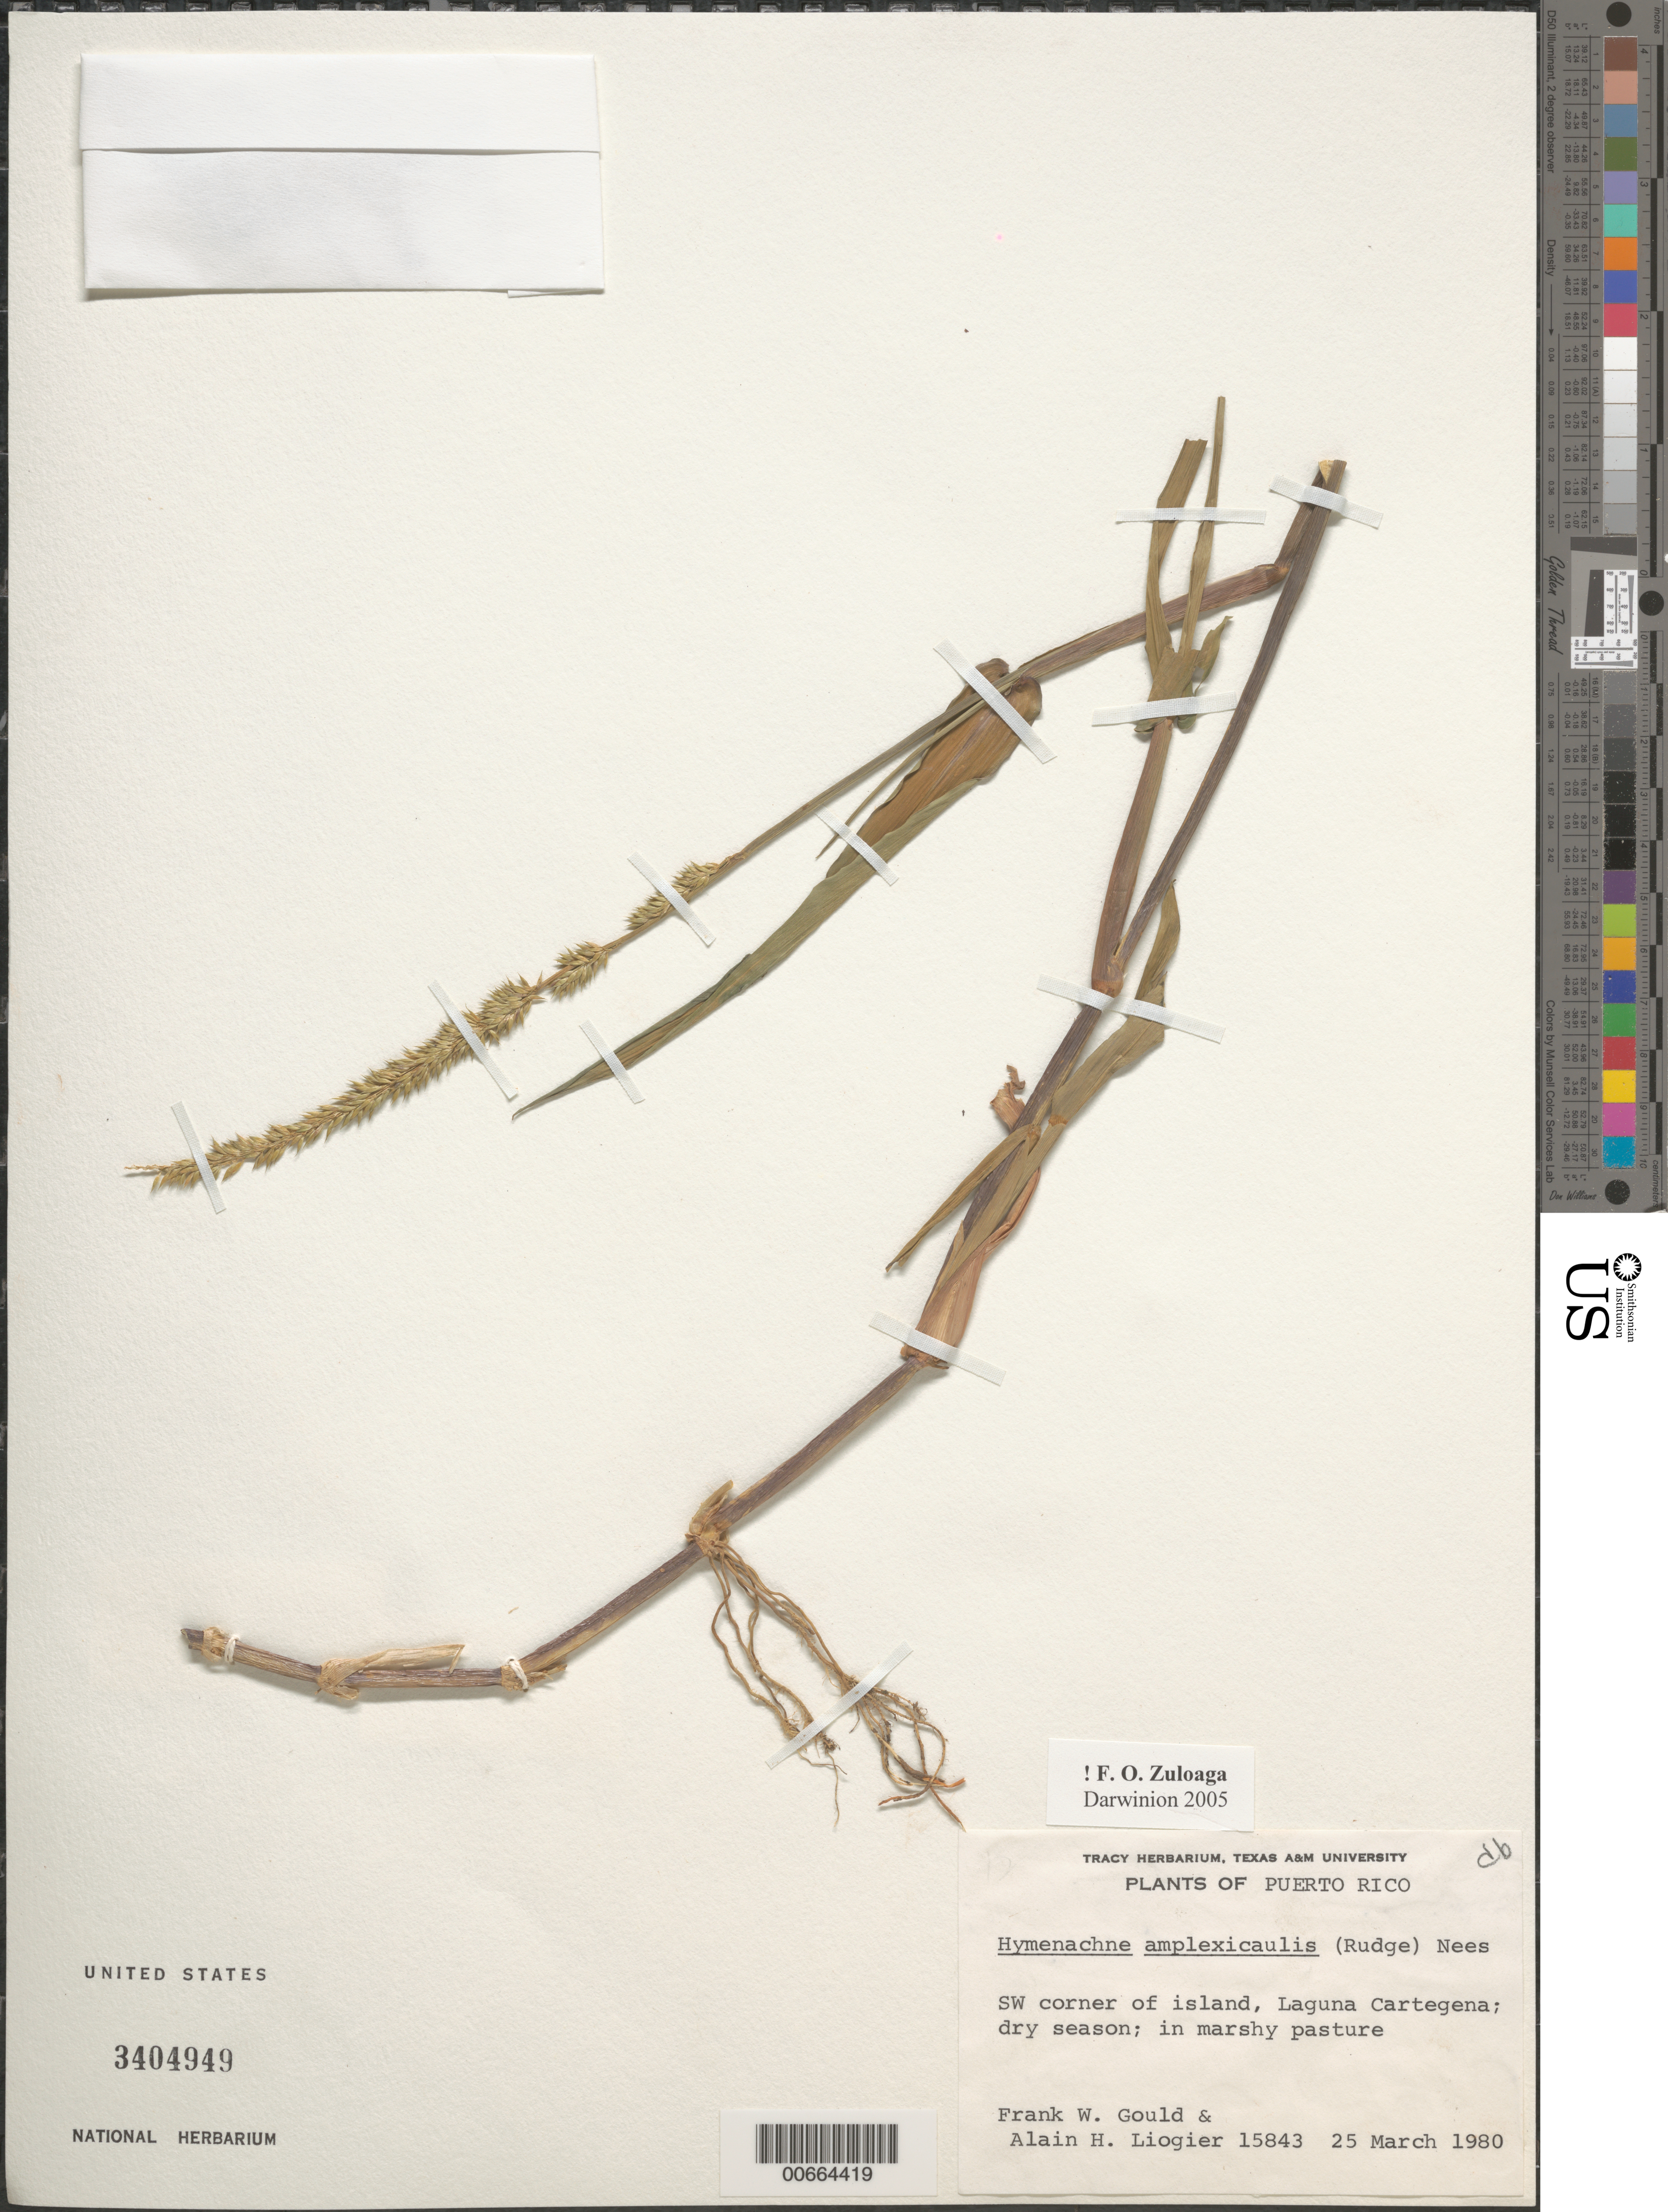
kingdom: Plantae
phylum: Tracheophyta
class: Liliopsida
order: Poales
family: Poaceae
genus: Hymenachne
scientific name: Hymenachne amplexicaulis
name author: (Rudge) Nees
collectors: F. W. Gould & A. H. Liogier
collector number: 15843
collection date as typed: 25 Mar 1980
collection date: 1980-03-25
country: Puerto Rico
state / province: Lajas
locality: Laguna Cartegena, SW corner of Island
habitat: In Marshy Pasture; dry season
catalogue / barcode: US 3404949